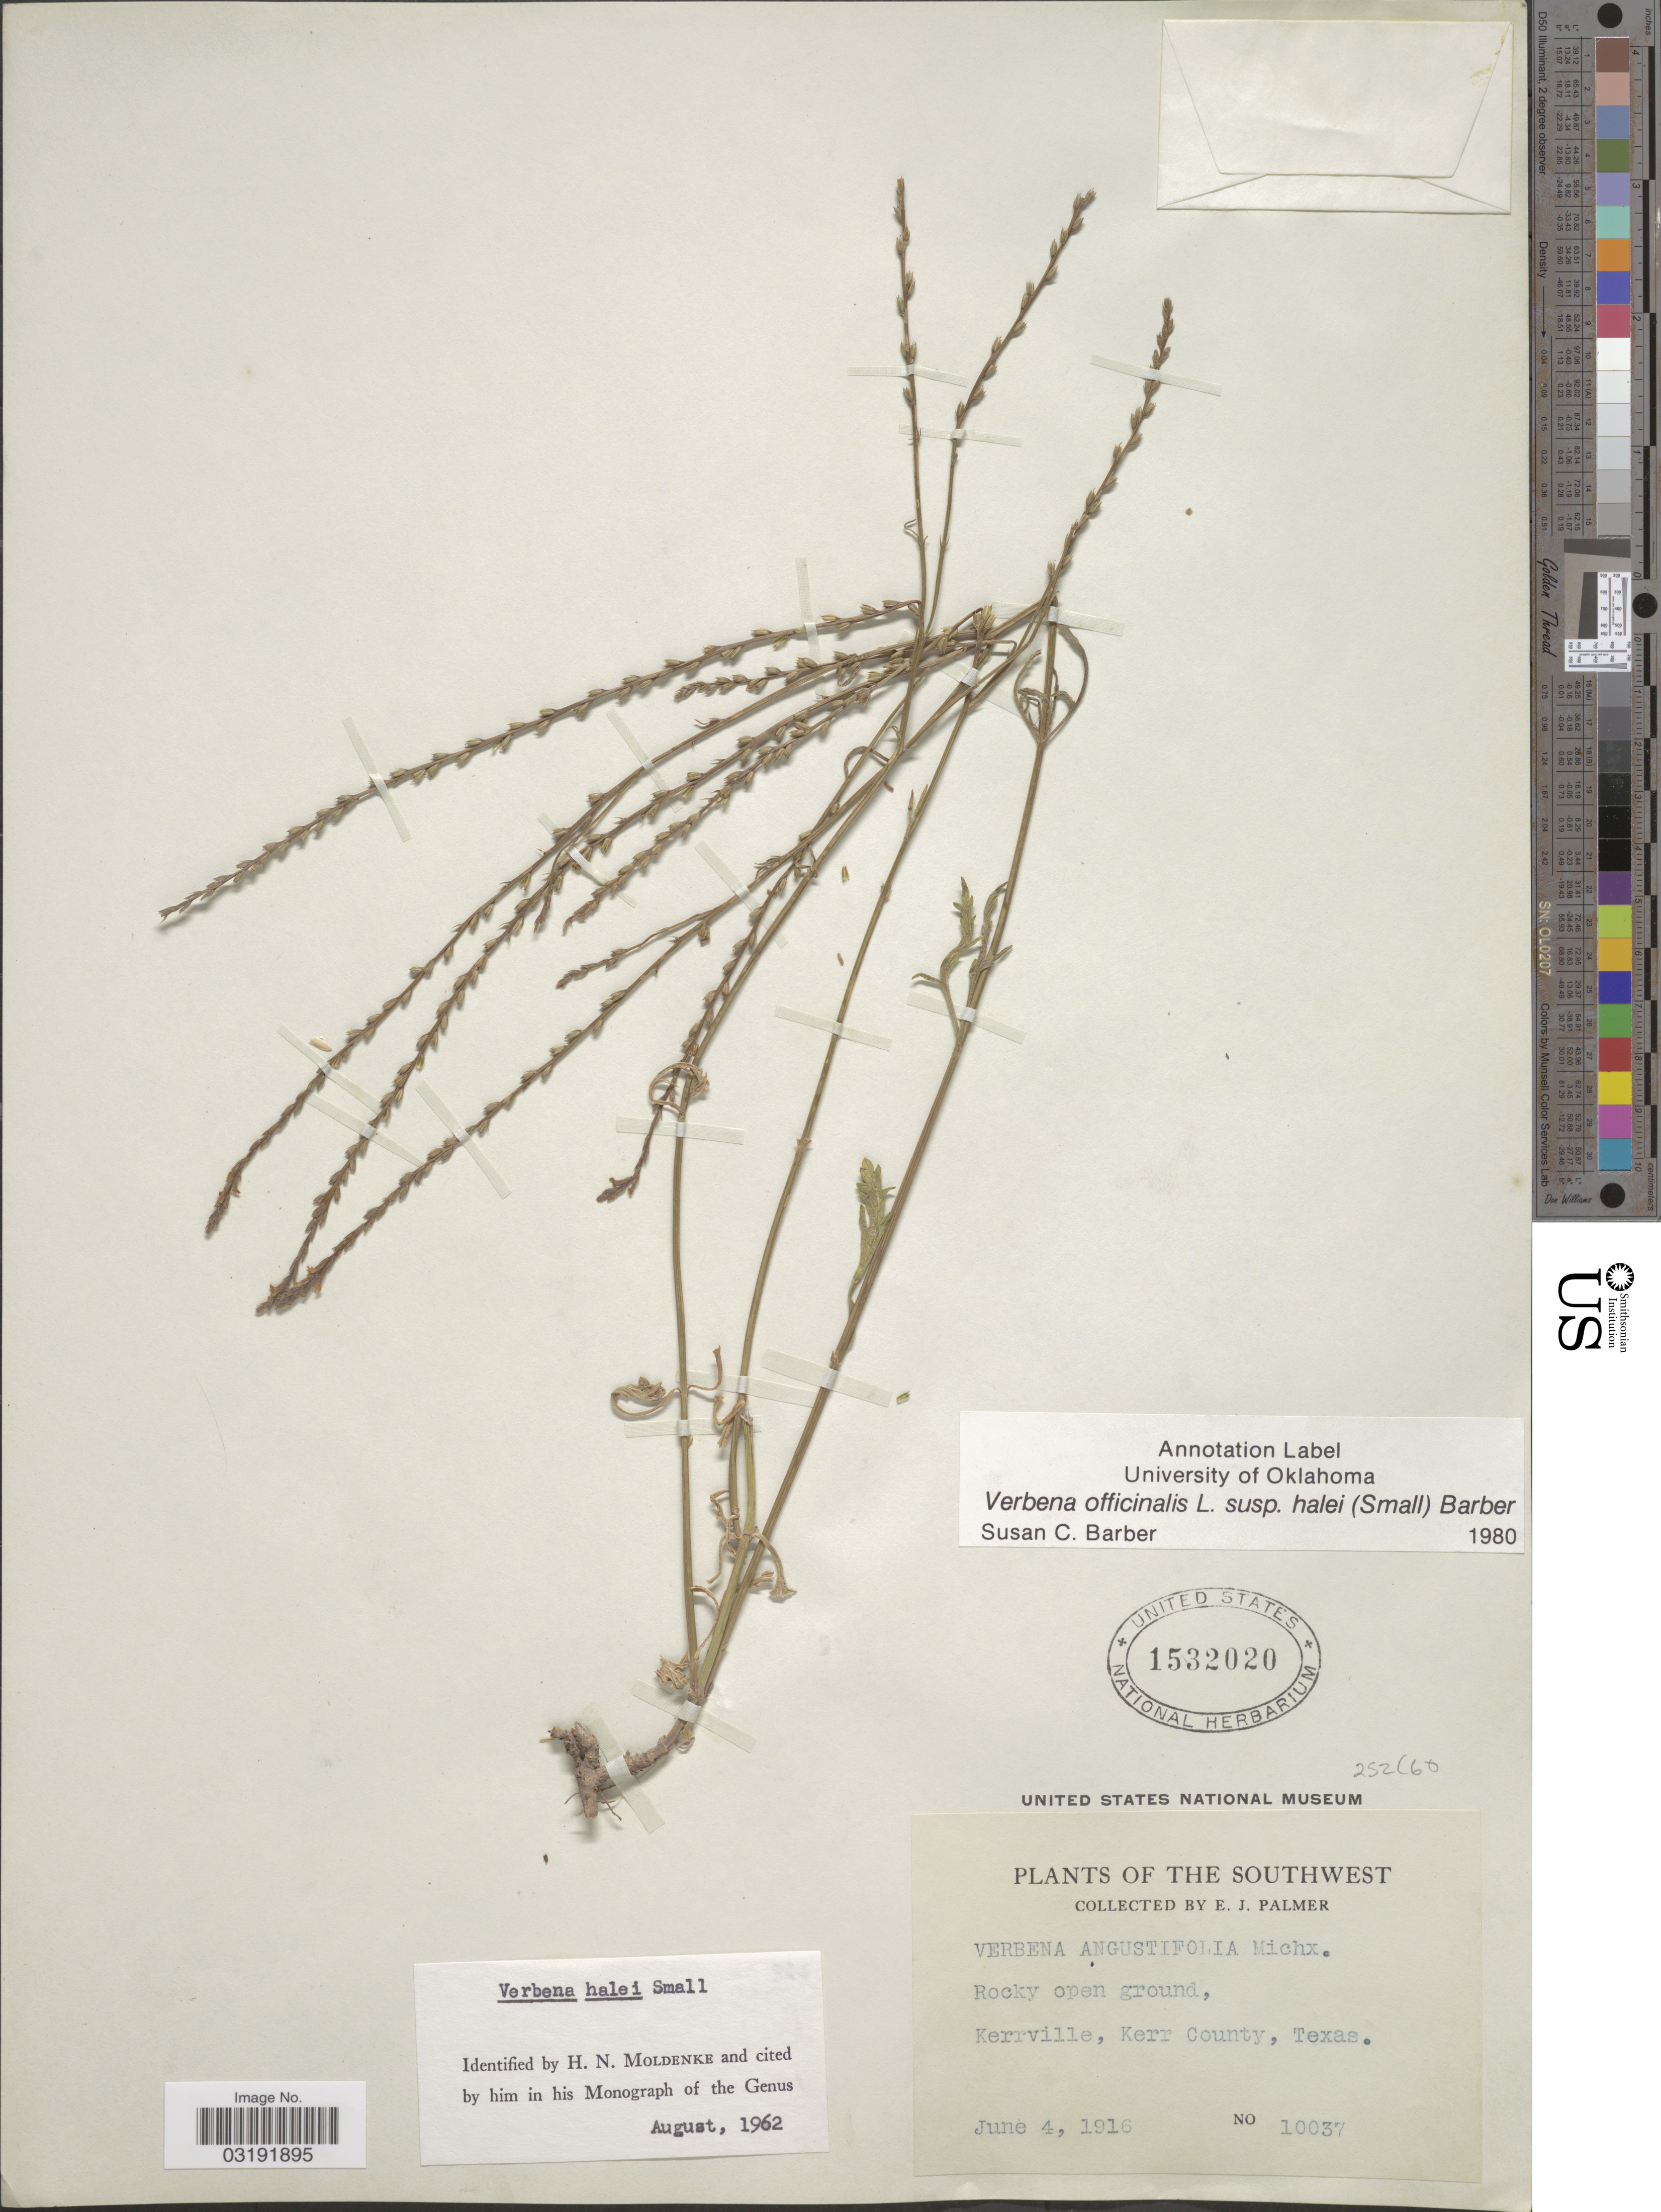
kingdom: Plantae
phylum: Tracheophyta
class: Magnoliopsida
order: Lamiales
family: Verbenaceae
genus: Verbena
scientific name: Verbena officinalis subsp. halei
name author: L.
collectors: E. J. Palmer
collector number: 10037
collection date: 1916-06-04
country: United States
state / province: Texas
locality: The Southwest. Rocky open ground, Kerrville, Kerr County.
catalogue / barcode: US 1532020